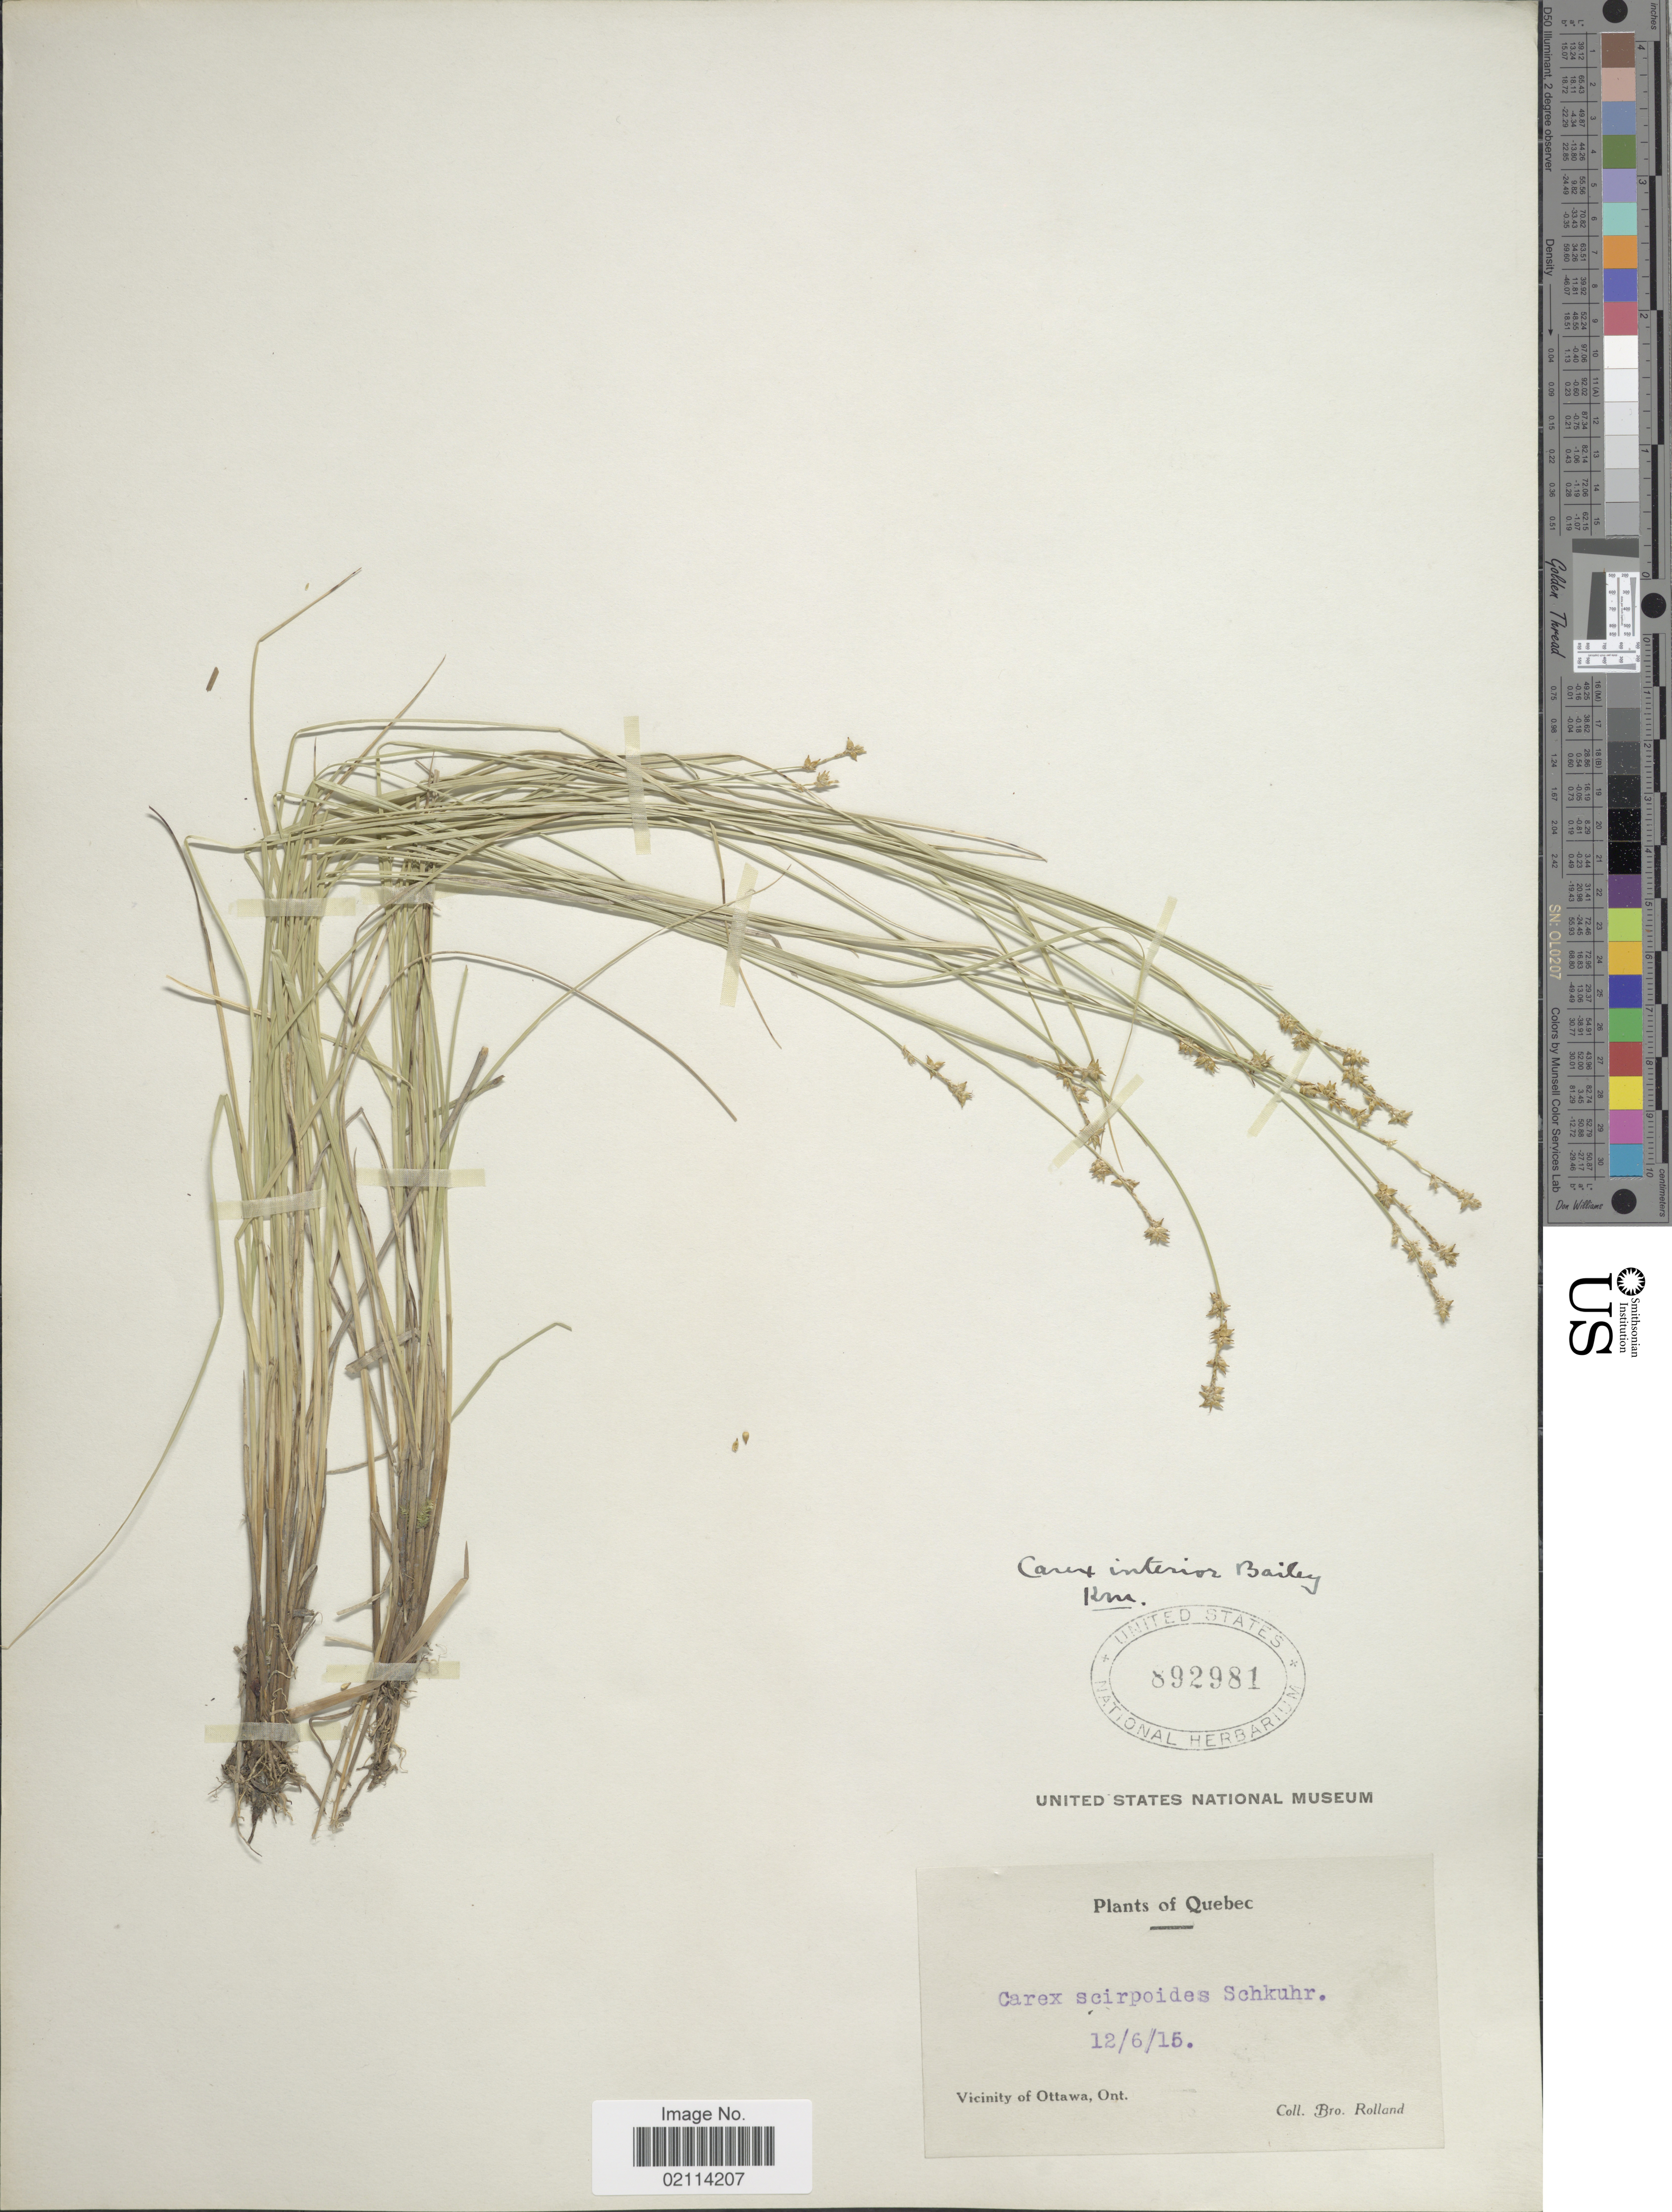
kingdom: Plantae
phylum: Tracheophyta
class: Liliopsida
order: Poales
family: Cyperaceae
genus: Carex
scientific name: Carex interior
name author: L.H. Bailey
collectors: B. Rolland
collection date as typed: Transcribed d/m/y: 12/6/15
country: Canada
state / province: Ontario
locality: Vicinity of Ottawa.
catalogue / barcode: US 892981